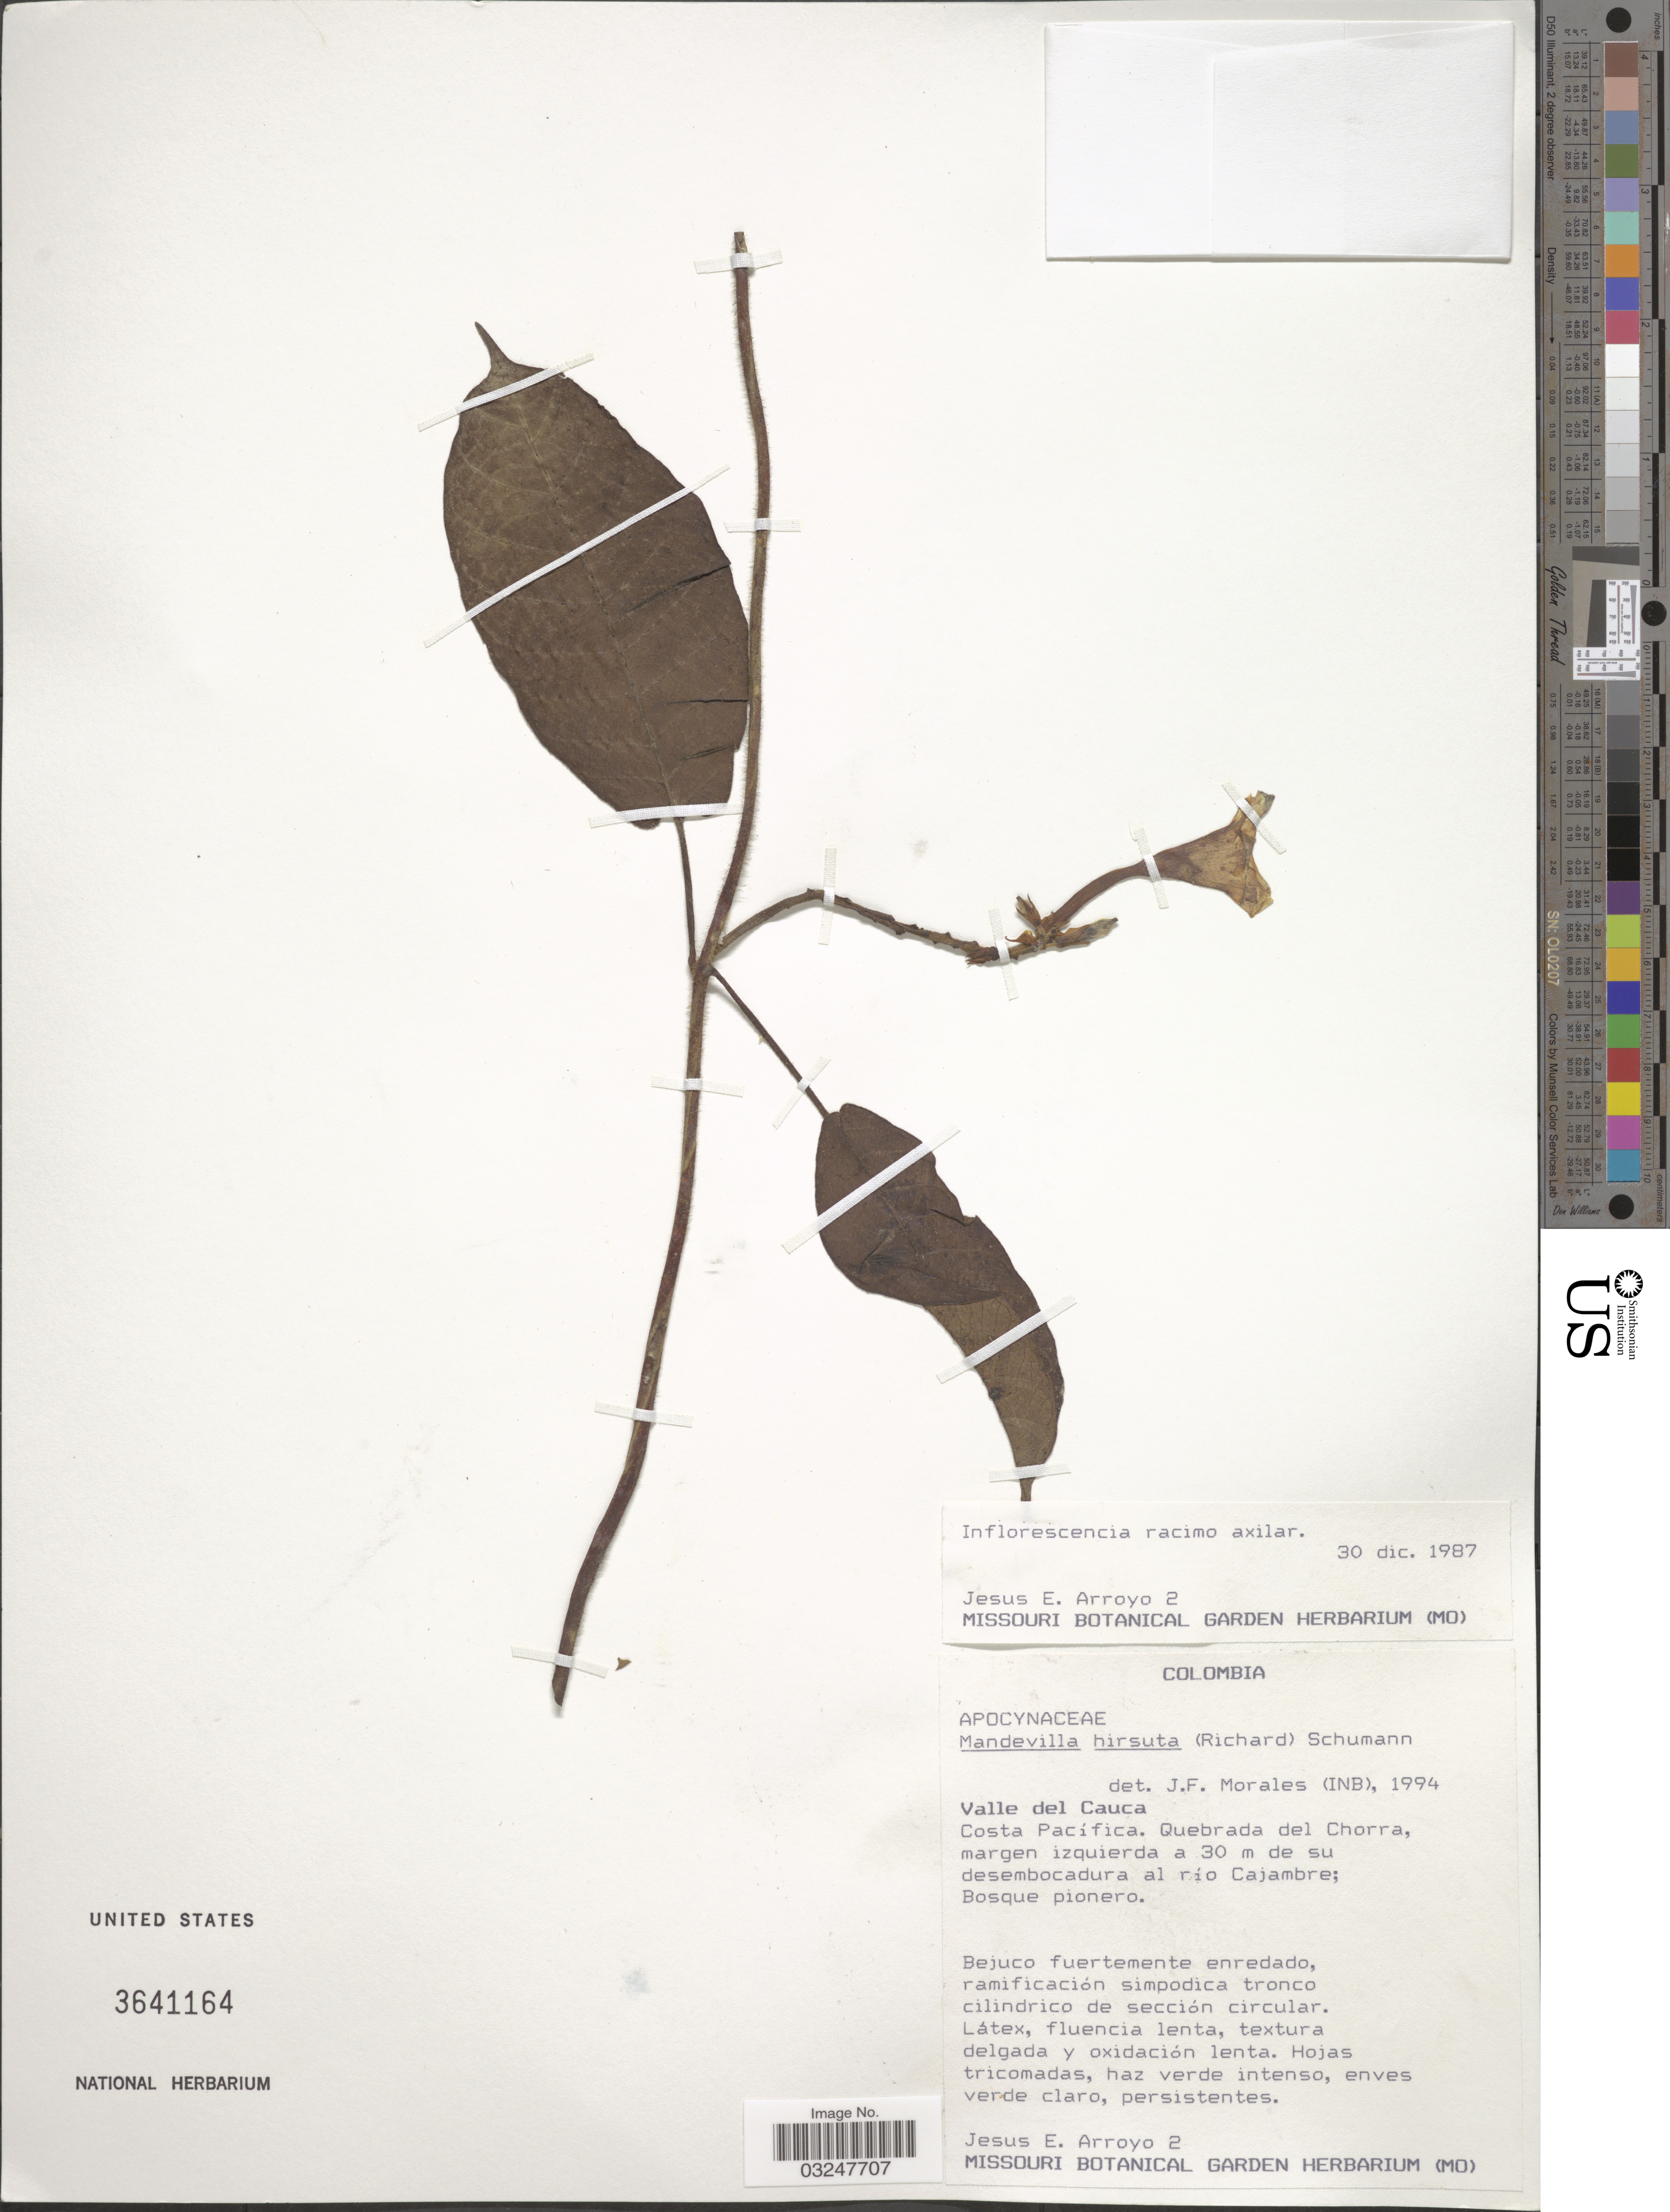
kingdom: Plantae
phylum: Tracheophyta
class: Magnoliopsida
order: Gentianales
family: Apocynaceae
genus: Mandevilla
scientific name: Mandevilla hirsuta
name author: (Rich.) K. Schum.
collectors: J. Arroyo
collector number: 2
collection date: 1987-12-30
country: Colombia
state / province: Valle del Cauca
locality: Valle del Cauca, Costa Pacífica, Quebrada del Chorra, margen izquierda a 30 de su desembocadura al río Cajambre.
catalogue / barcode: US 3641164